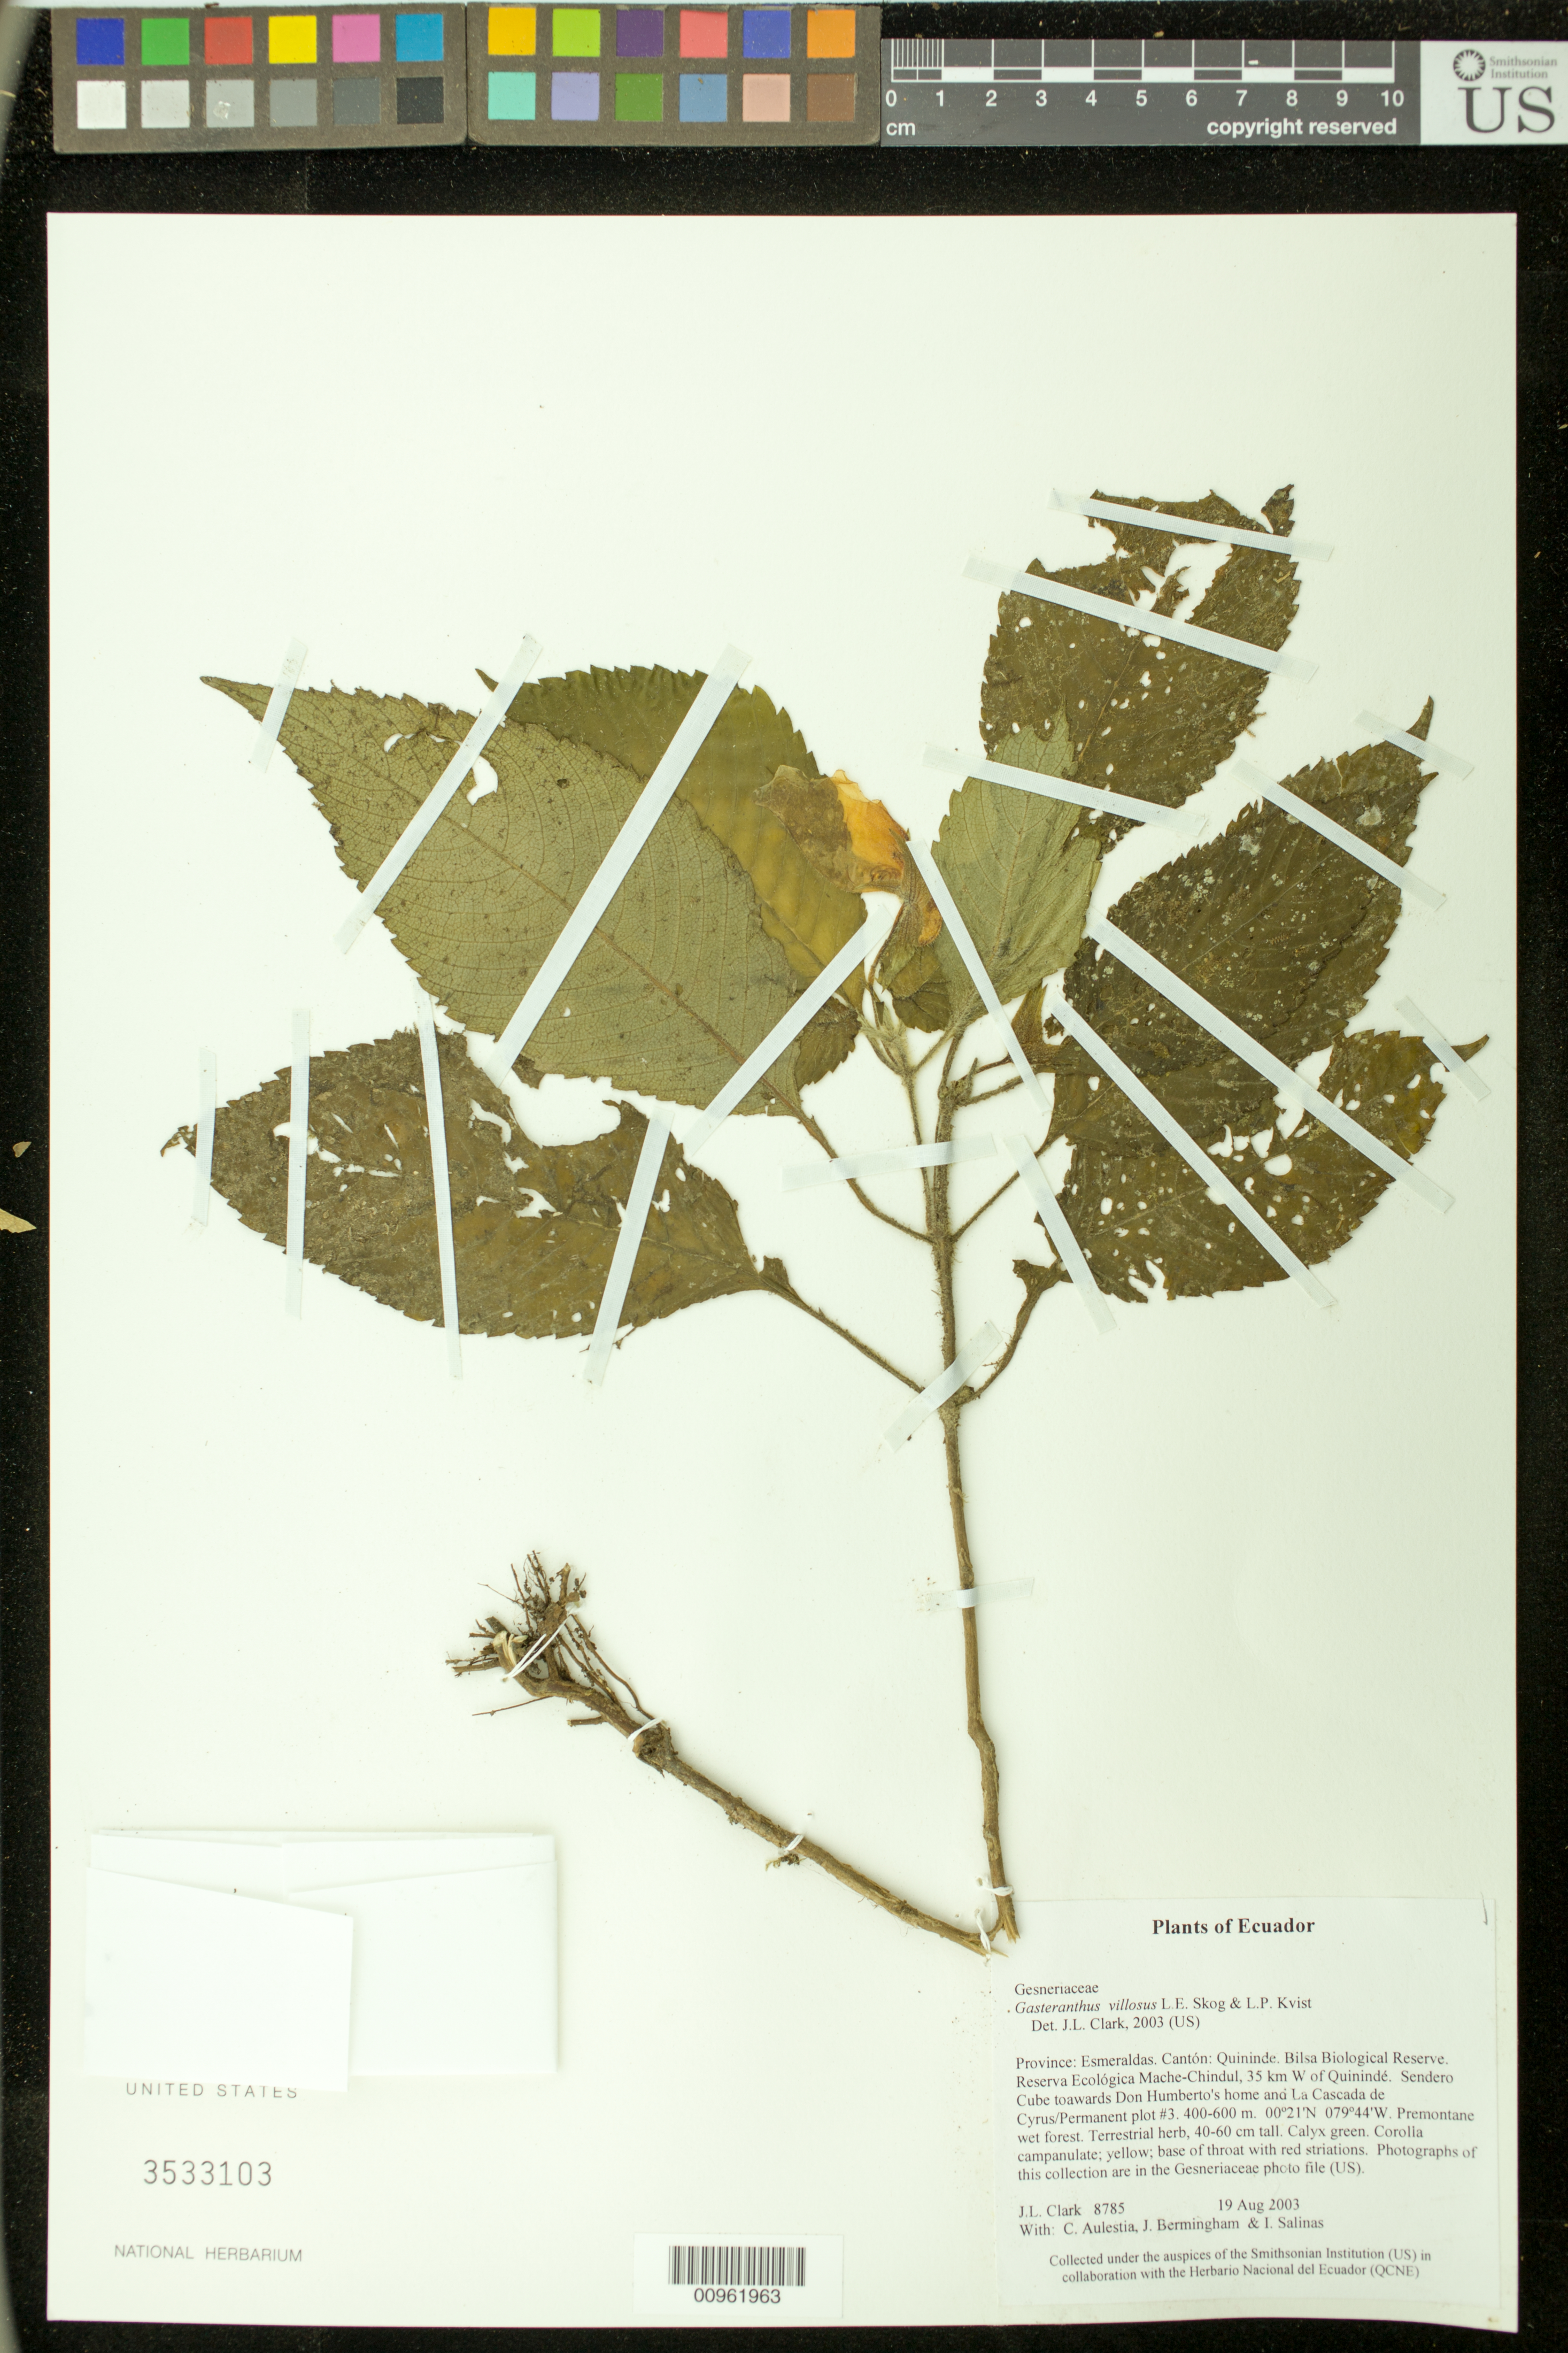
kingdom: Plantae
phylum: Tracheophyta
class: Magnoliopsida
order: Lamiales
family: Gesneriaceae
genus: Gasteranthus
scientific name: Gasteranthus villosus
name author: L.E. Skog & L.P. Kvist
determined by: Clark, J. L., (SEL), The Marie Selby Botanical Garden (UNITED STATES)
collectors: J. L. Clark, C. Aulestia, J. Bermingham & I. Salinas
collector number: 8785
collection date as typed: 19 Aug 2003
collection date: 2003-08-19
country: Ecuador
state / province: Esmeraldas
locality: Quininde. Bilsa Biological Reserve. Reserva Ecológica Mache-Chindul, 35 km W of Quinindé. Sendero Cube toawards Don Humberto's home and La Cascada de Cyrus/Permanent plot #3.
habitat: Premontane wet forest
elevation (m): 400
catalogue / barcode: US 3533103